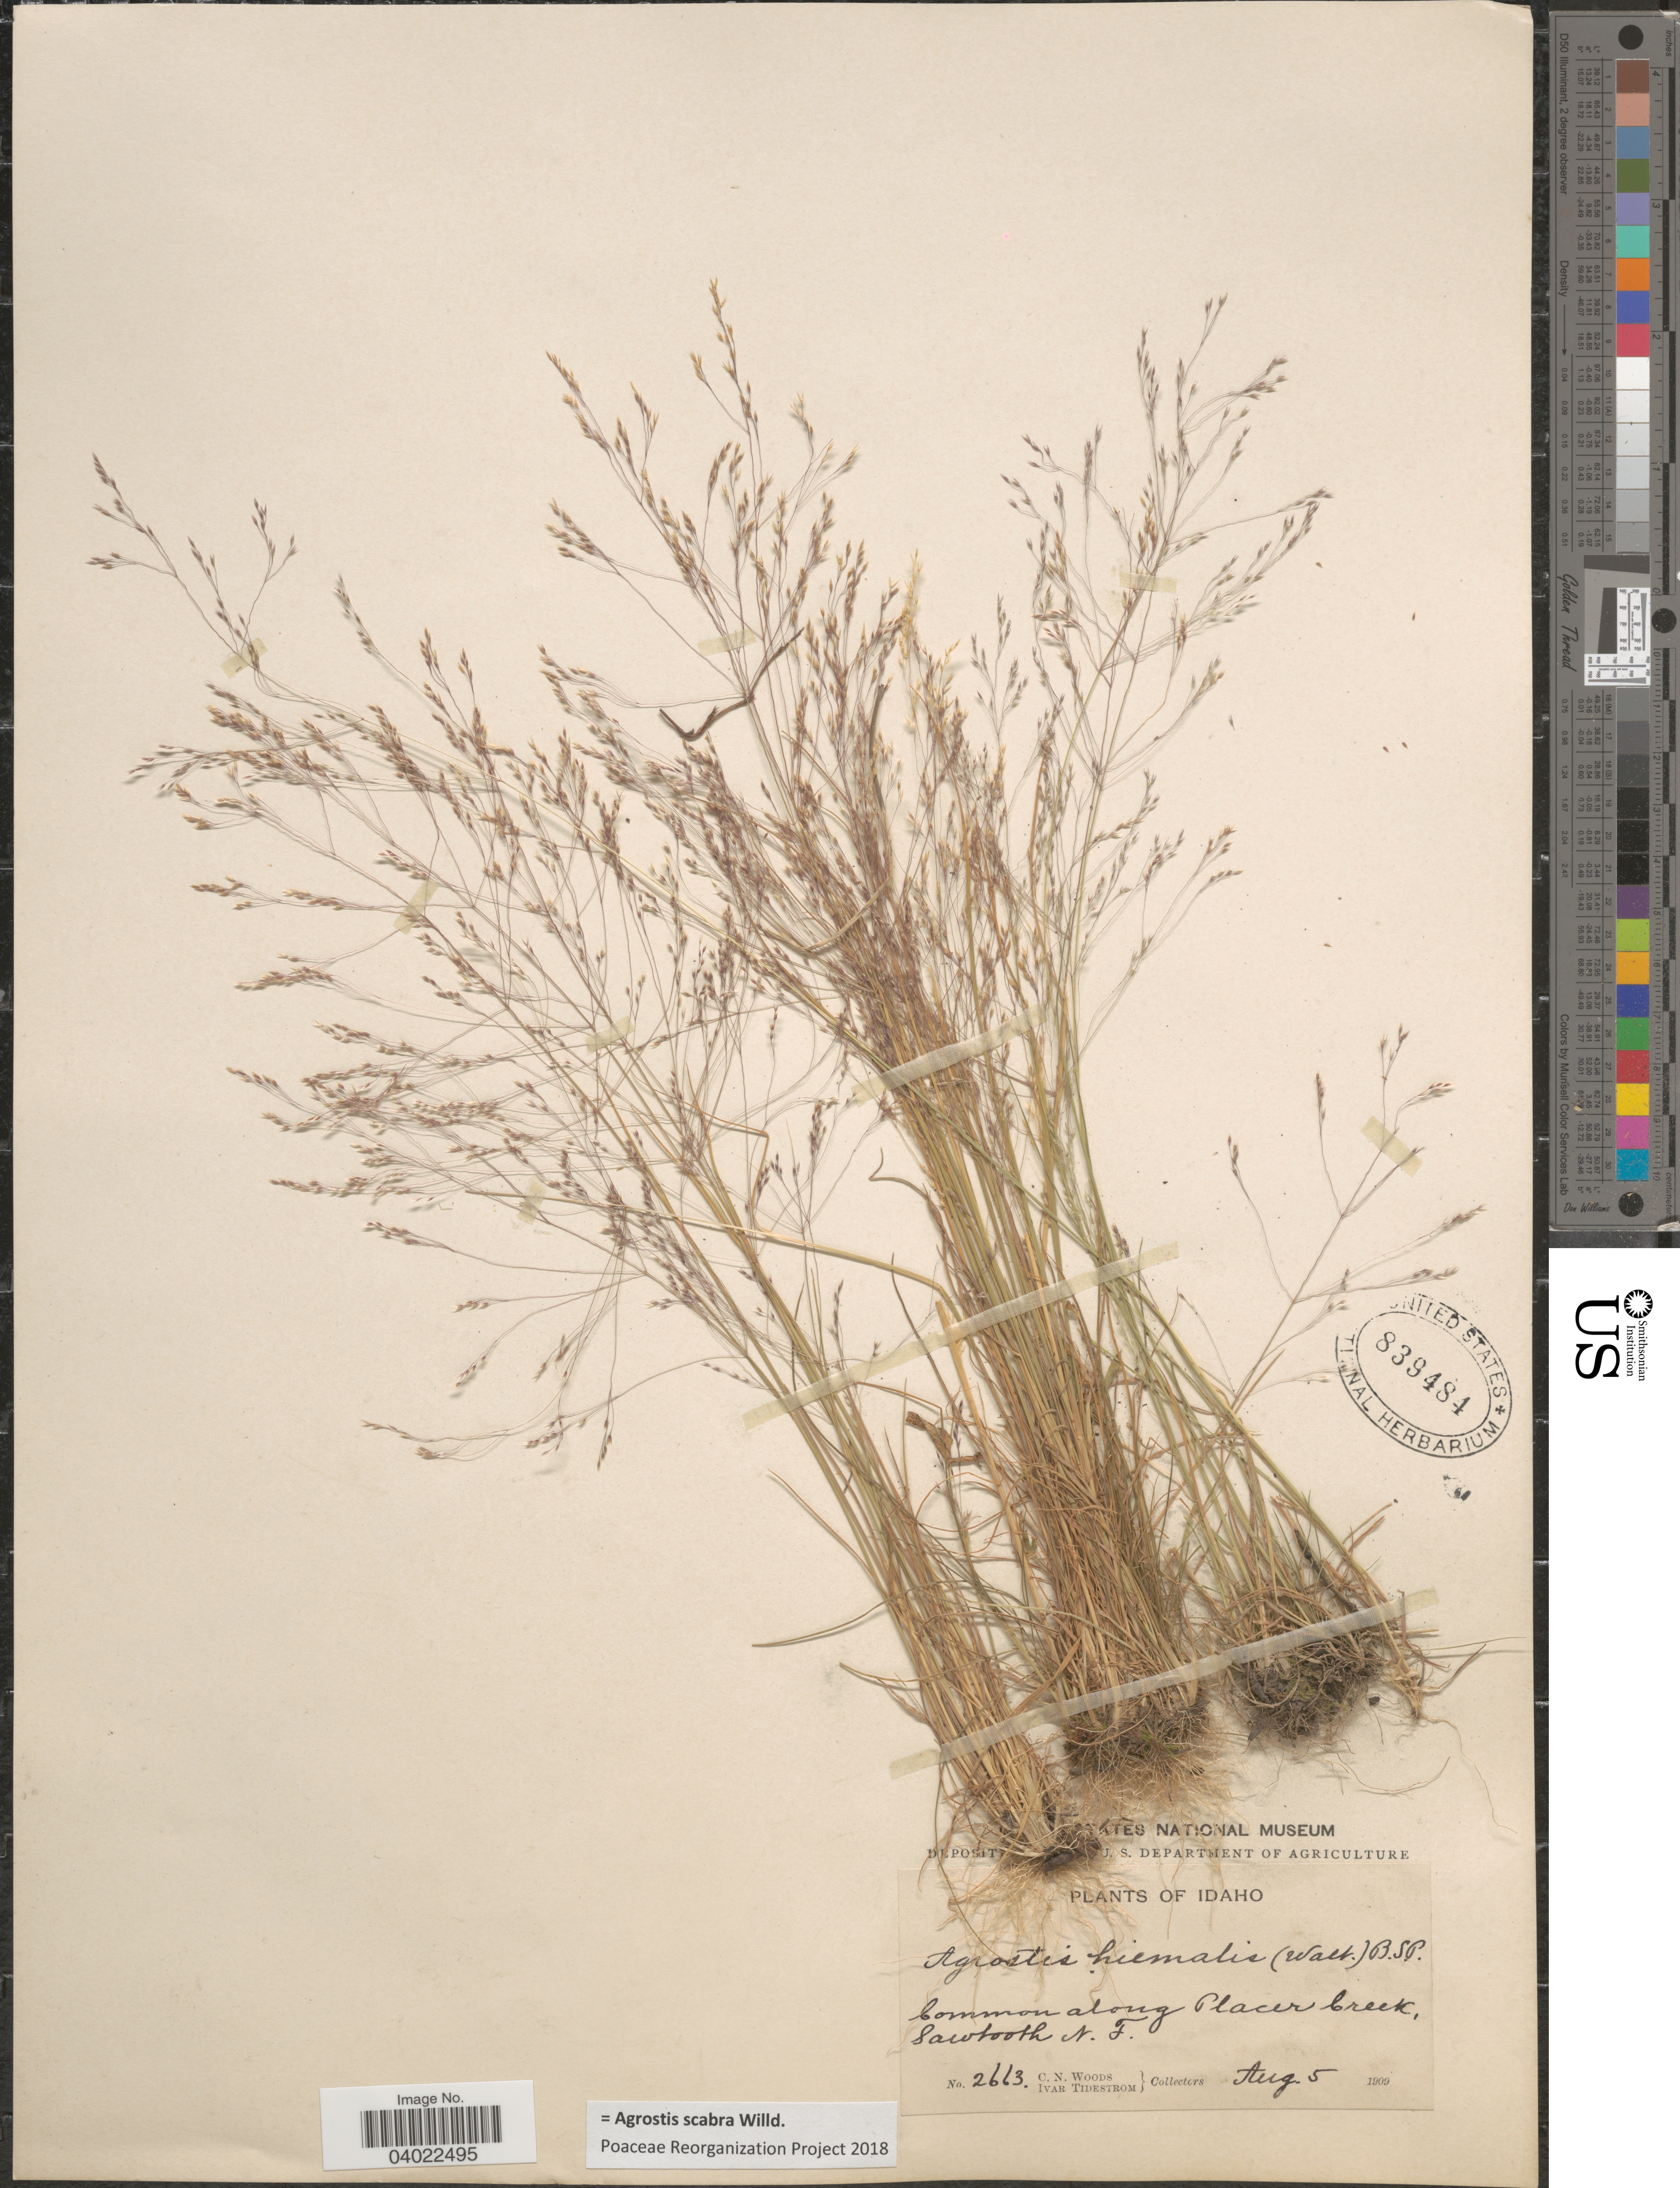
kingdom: Plantae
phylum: Tracheophyta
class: Liliopsida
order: Poales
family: Poaceae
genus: Agrostis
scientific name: Agrostis scabra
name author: Willd.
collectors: C. Woods & I. F. Tidestrom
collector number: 2663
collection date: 1909-08-05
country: United States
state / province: Idaho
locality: Common along Placer Creek, Sawtooth N.F.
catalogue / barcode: US 839484